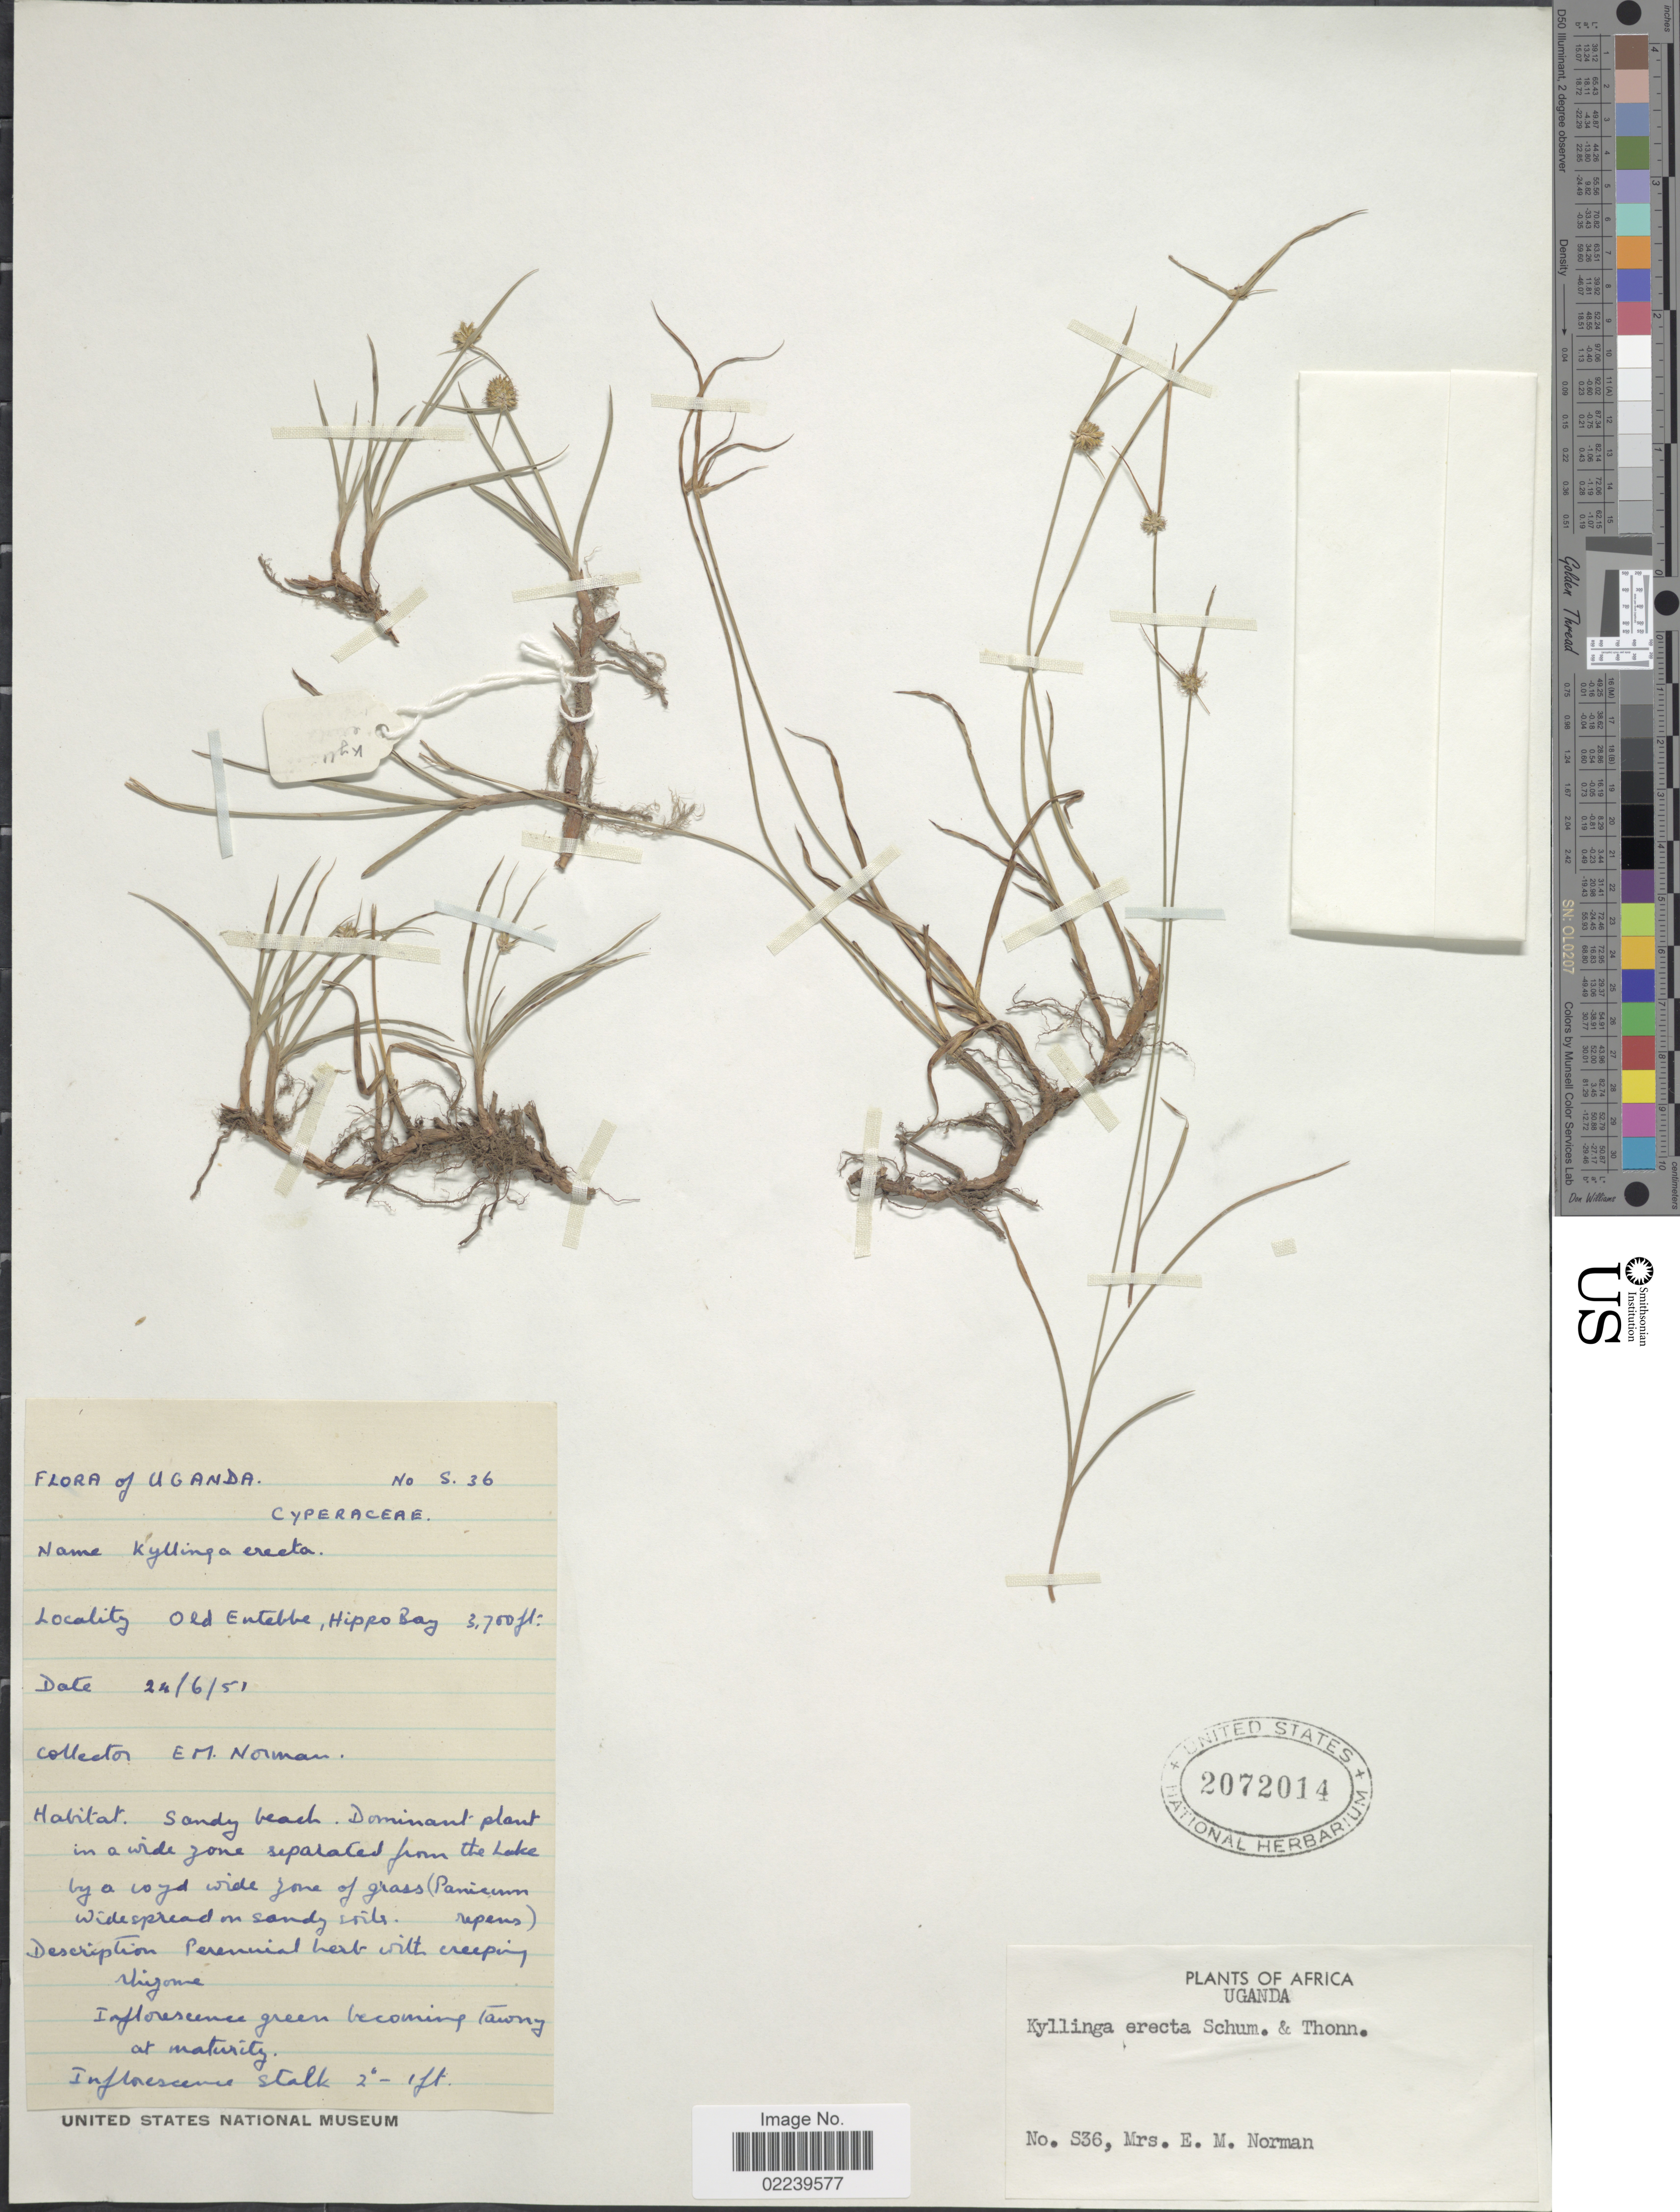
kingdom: Plantae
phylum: Tracheophyta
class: Liliopsida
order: Poales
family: Cyperaceae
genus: Cyperus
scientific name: Cyperus nigriceps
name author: Huygh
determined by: Strong, M. T., (US), Smithsonian Institution - National Museum of Natural History (UNITED STATES)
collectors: E. Norman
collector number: S36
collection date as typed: Transcribed d/m/y: 24/6/51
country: Uganda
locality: Ld Entebbe, Hippo Bay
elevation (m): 1128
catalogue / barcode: US 2072014